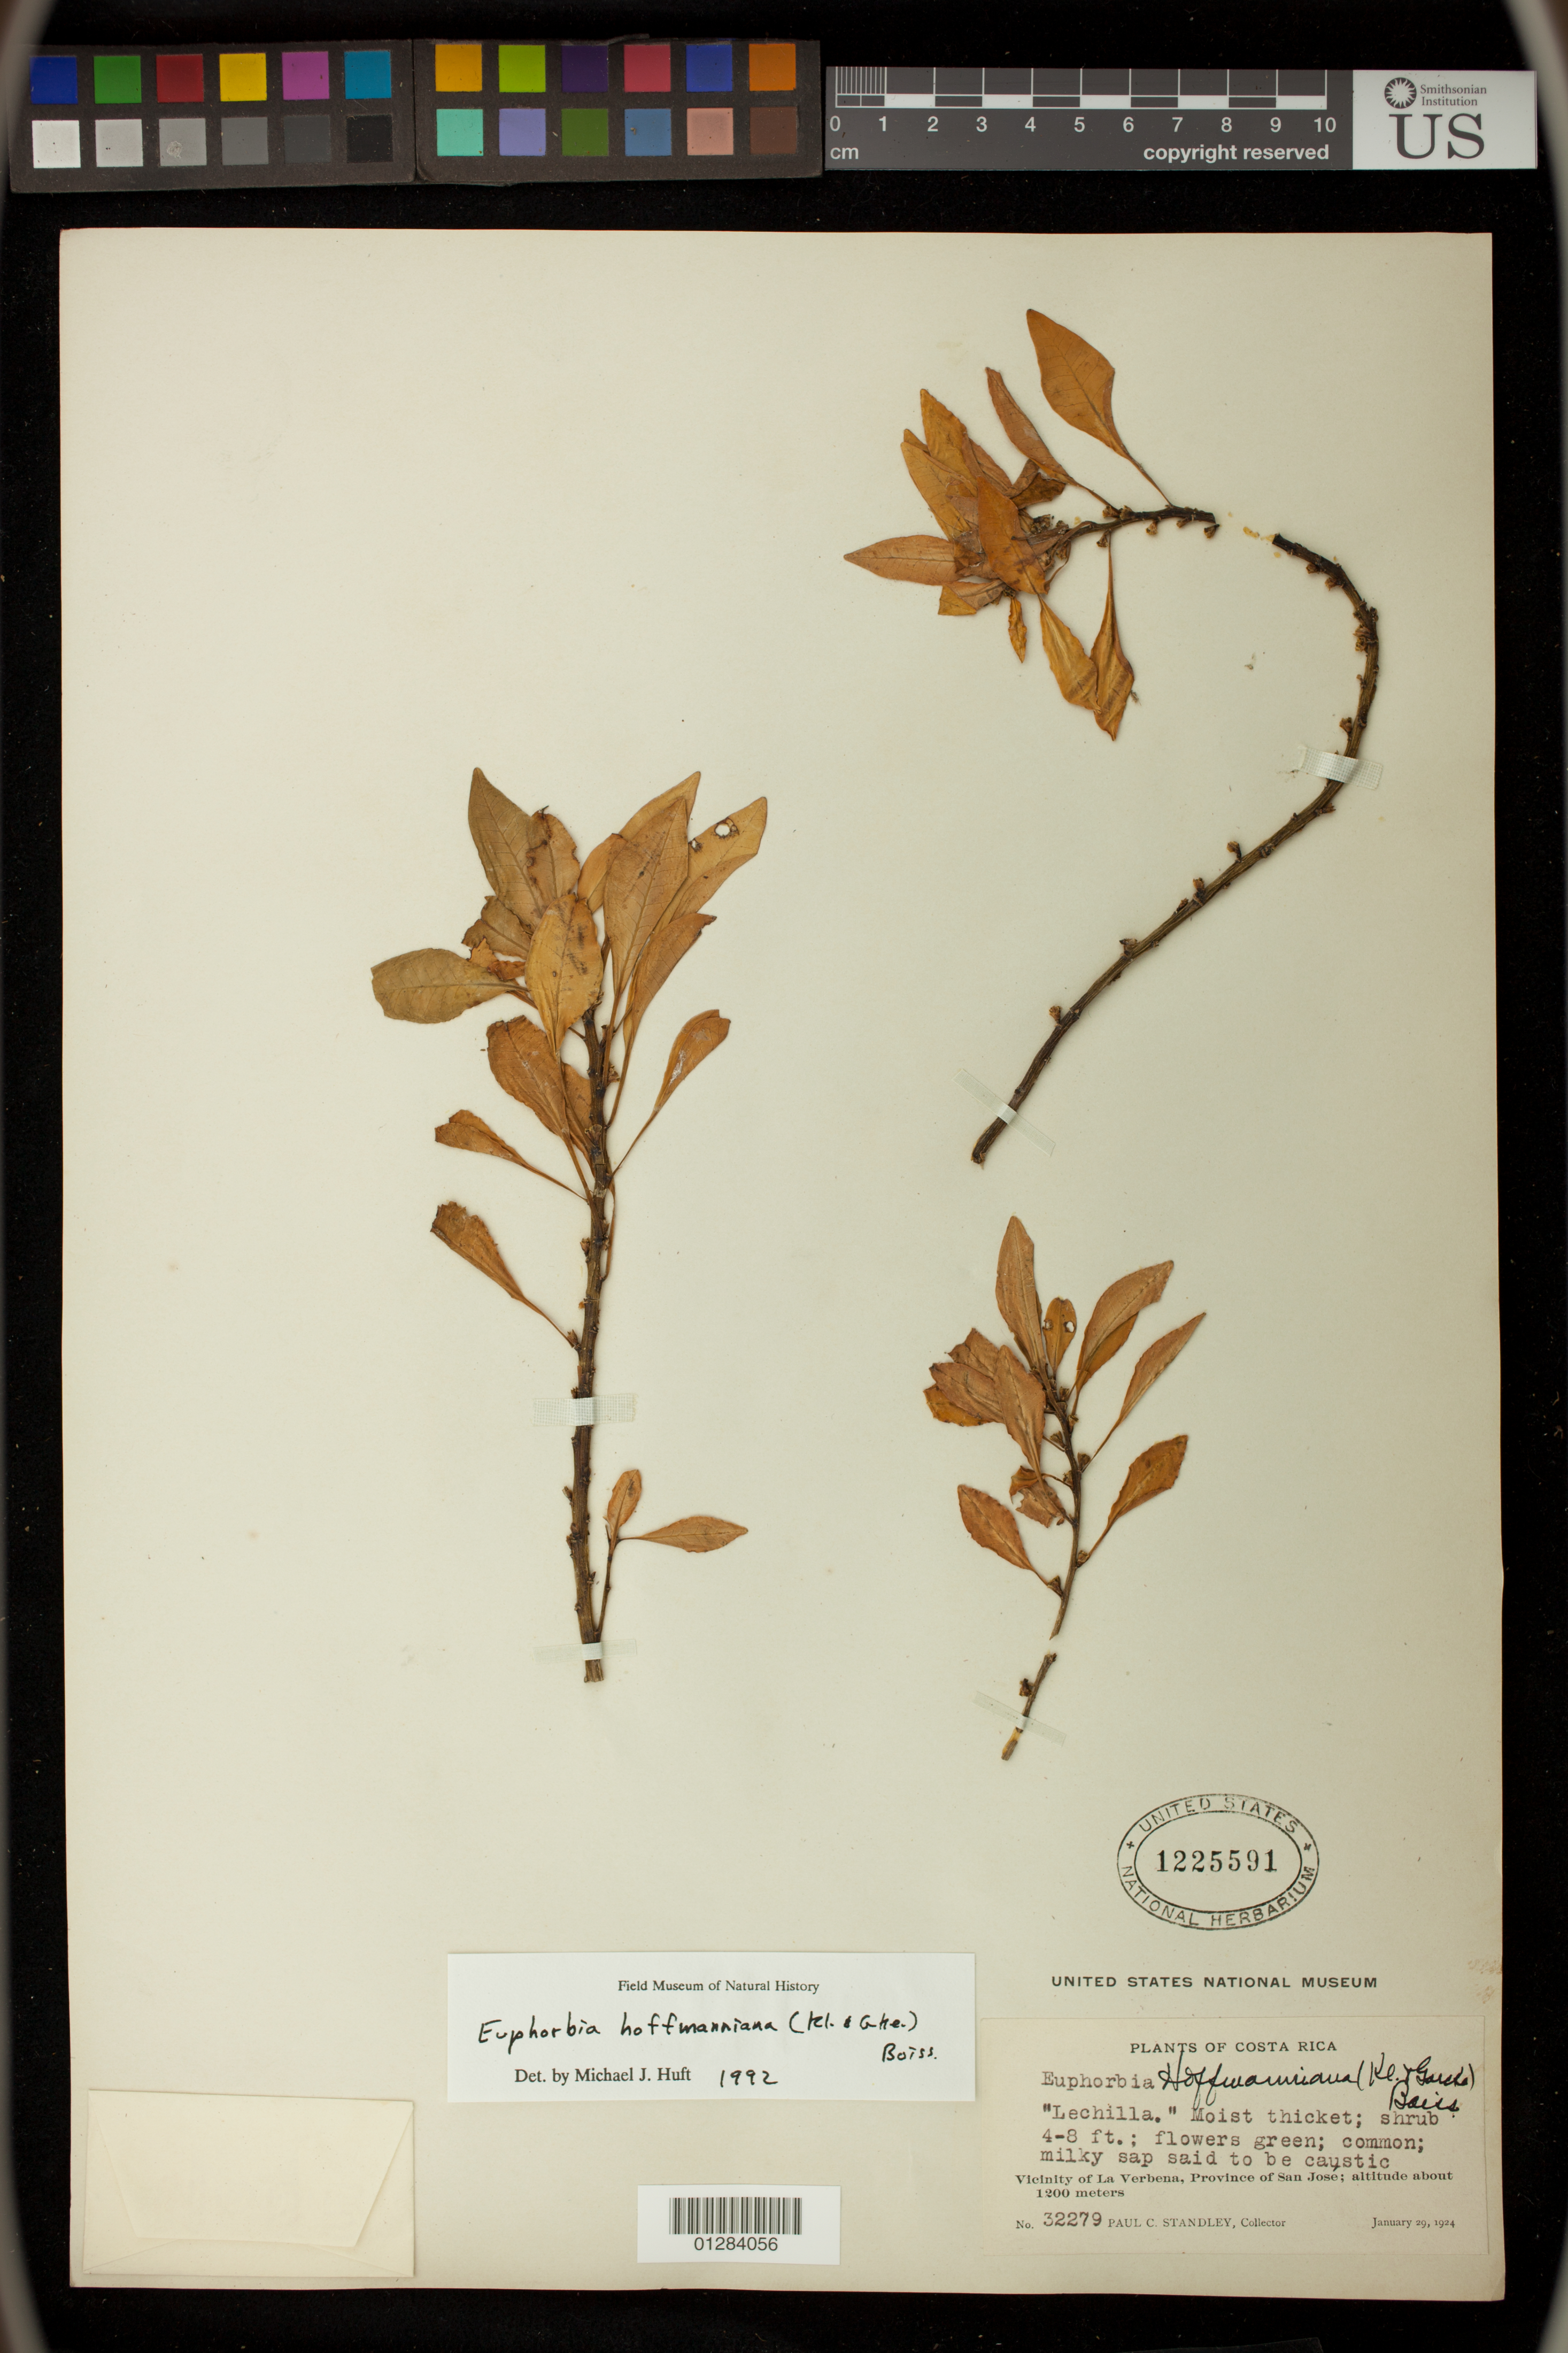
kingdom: Plantae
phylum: Tracheophyta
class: Magnoliopsida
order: Malpighiales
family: Euphorbiaceae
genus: Euphorbia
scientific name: Euphorbia hoffmanniana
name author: (Klotzsch & Garcke) Boiss.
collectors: P. C. Standley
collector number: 32279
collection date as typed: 29 Jan 1924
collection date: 1924-01-29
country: Costa Rica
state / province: San José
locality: Vicinity of la verbena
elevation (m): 1200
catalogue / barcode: US 1225591